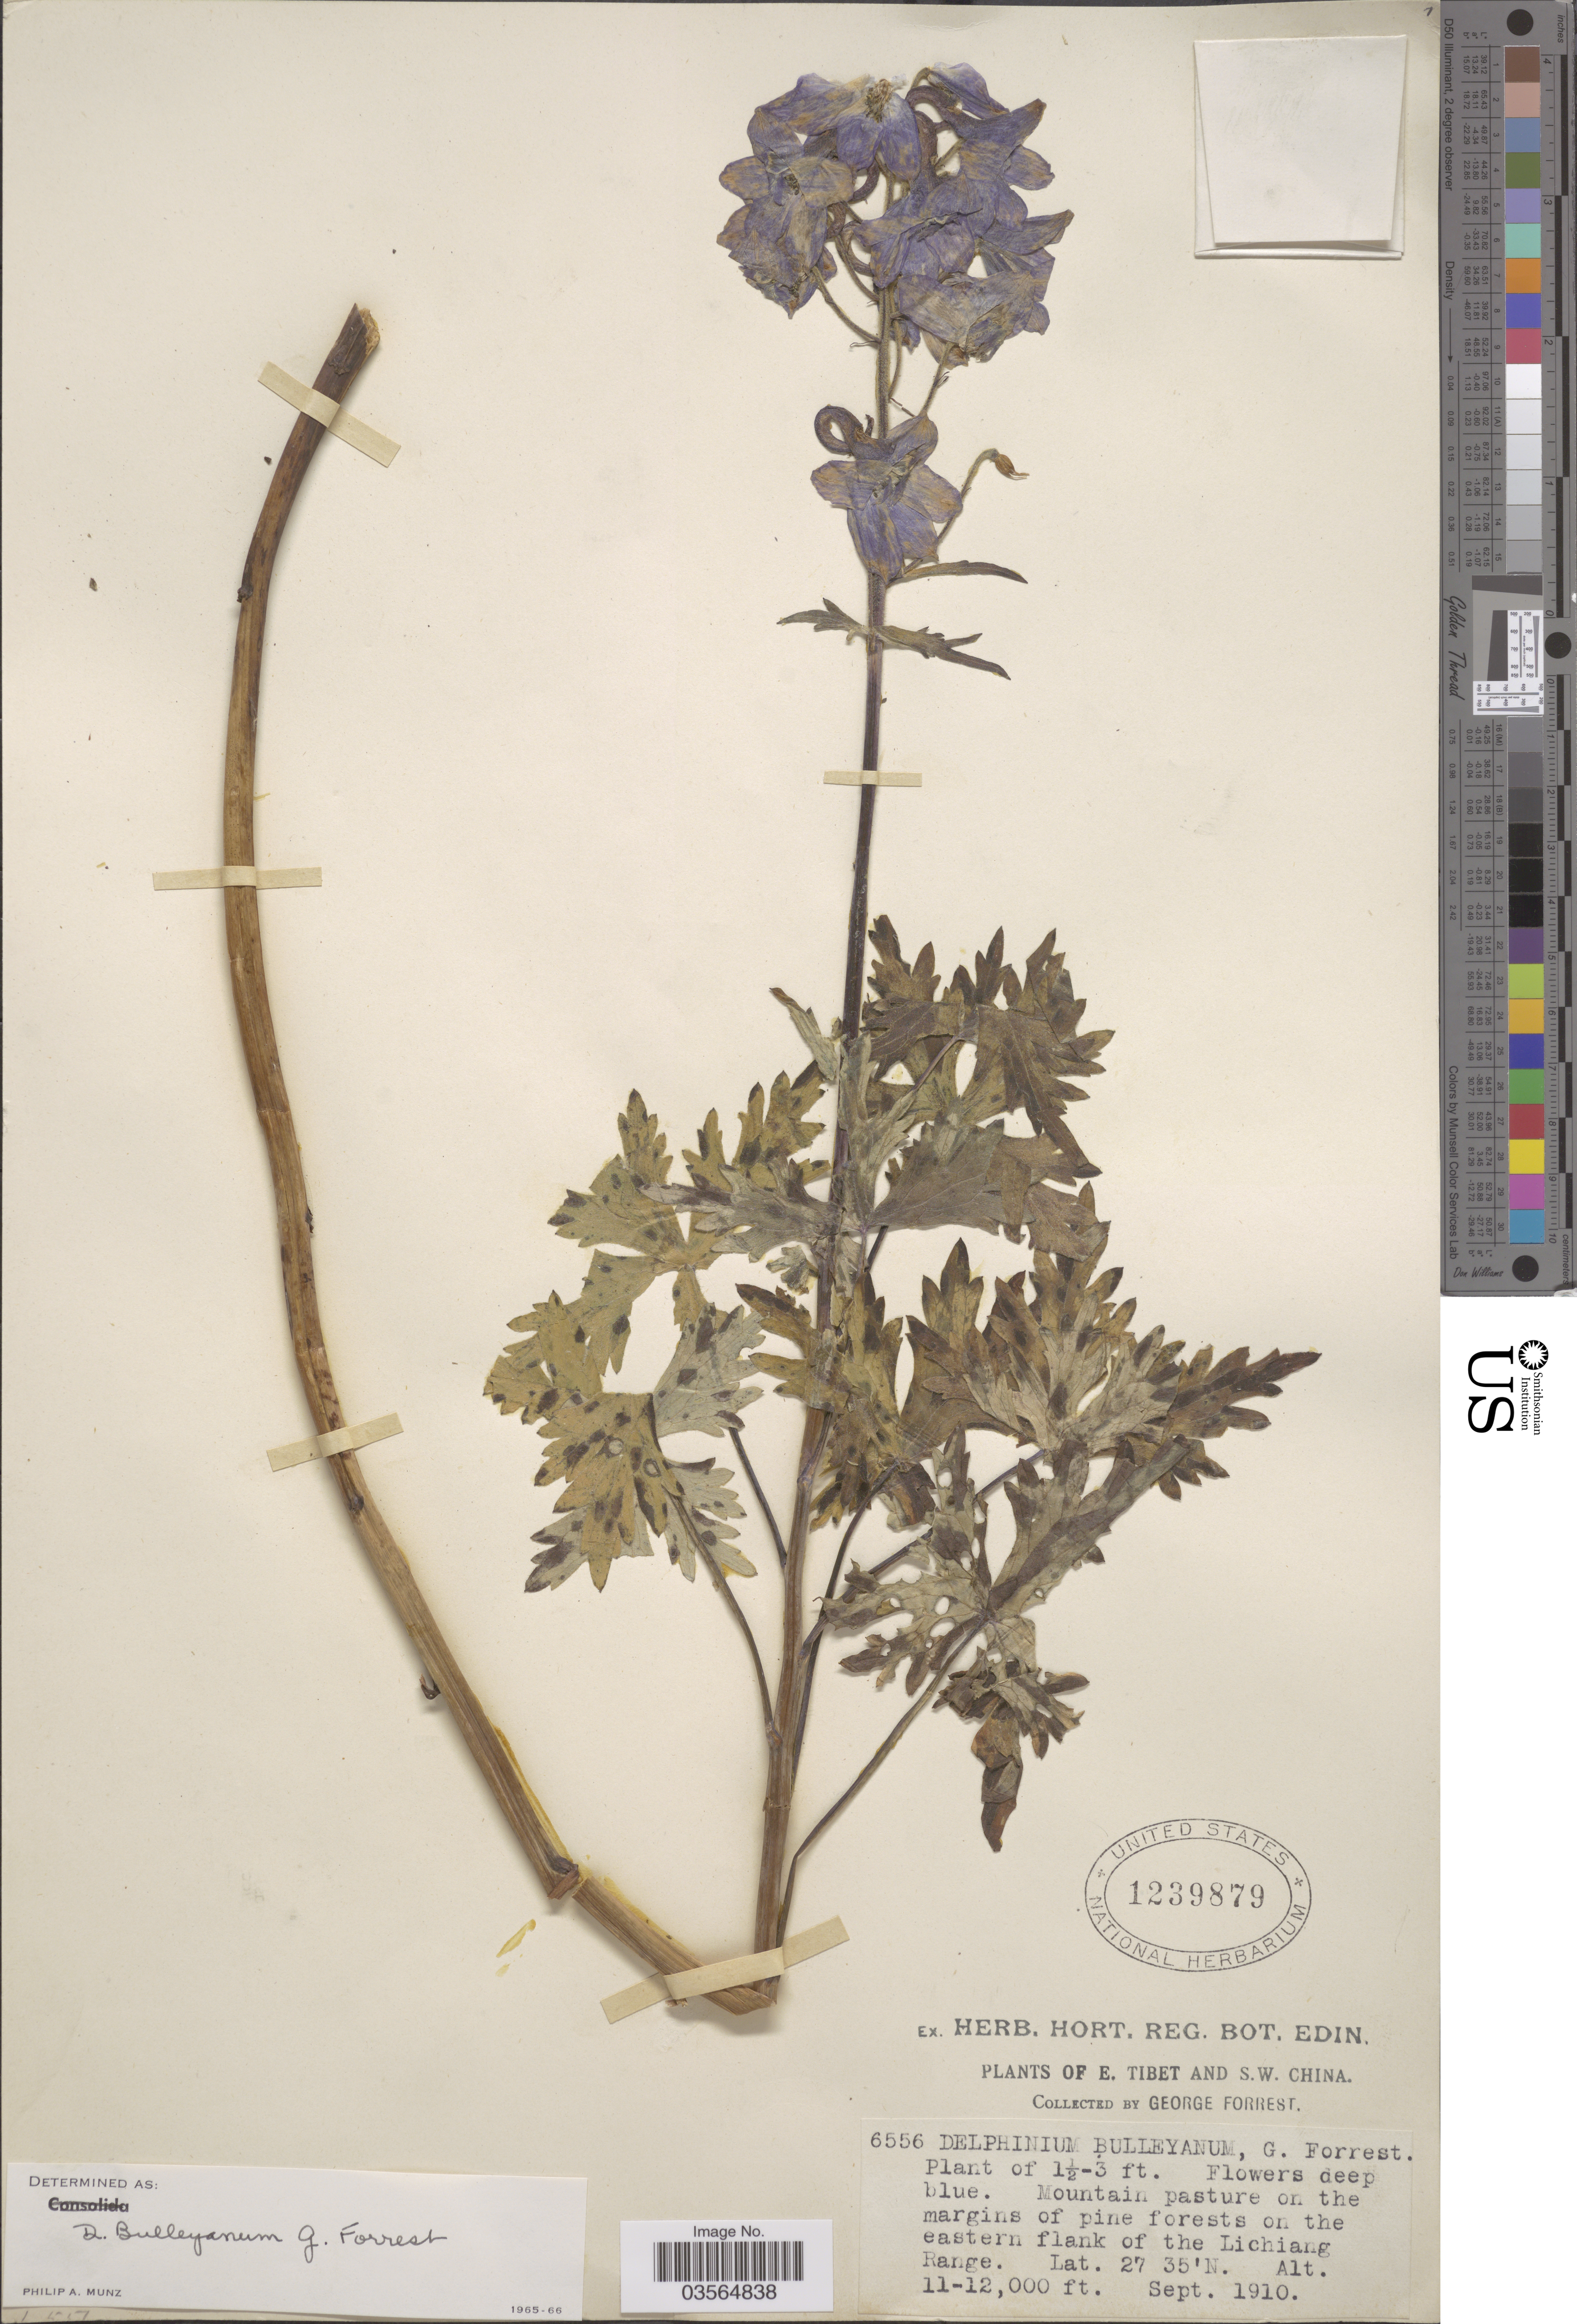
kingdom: Plantae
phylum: Tracheophyta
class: Magnoliopsida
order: Ranunculales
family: Ranunculaceae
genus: Delphinium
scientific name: Delphinium bulleyanum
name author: Forrest ex Diels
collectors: G. Forrest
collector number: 6556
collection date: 1910-09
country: China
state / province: Xizang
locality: E. Tibet and S.W. China. Mountain pasture on the margins of pine forests on the eastern flank of the Lichiang Range.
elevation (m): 3353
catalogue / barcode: US 1239879